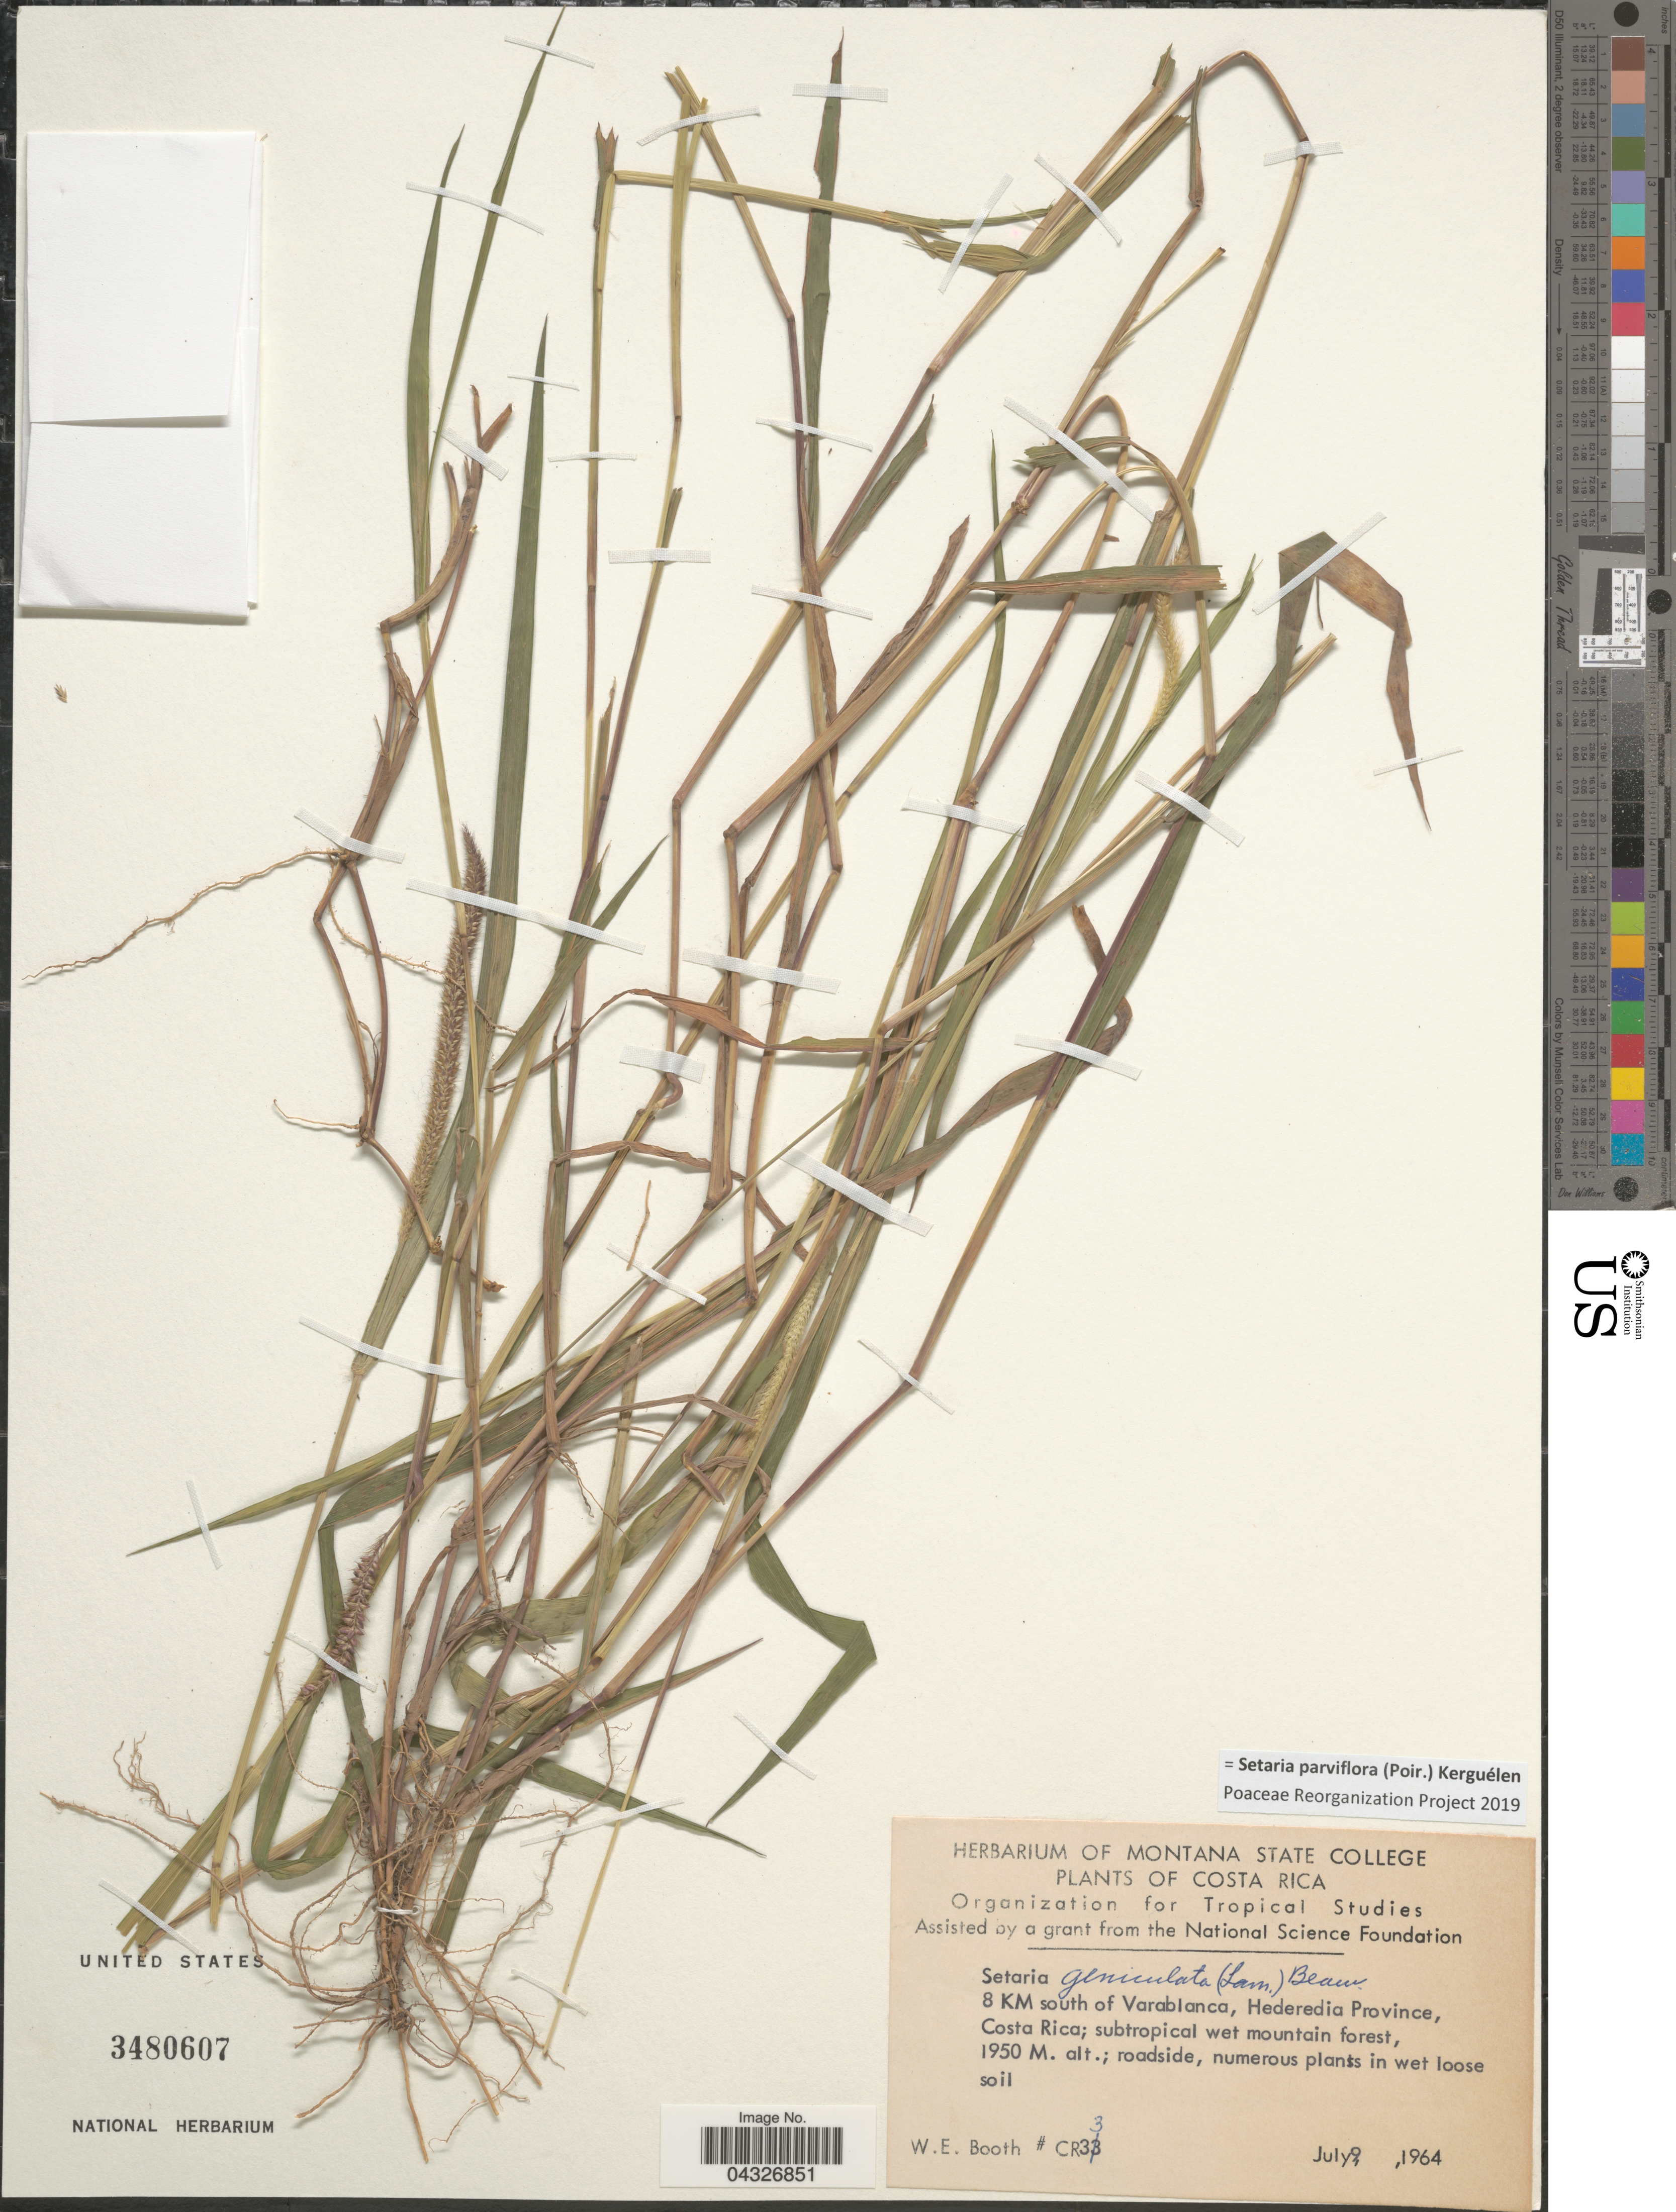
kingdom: Plantae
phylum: Tracheophyta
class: Liliopsida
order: Poales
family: Poaceae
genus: Setaria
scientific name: Setaria parviflora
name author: (Poir.) Kerguélen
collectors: W. Booth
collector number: CR33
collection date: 1964-07-02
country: Costa Rica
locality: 8 KM south of Varablanca, Hederedia Province.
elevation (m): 1950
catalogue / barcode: US 3480607